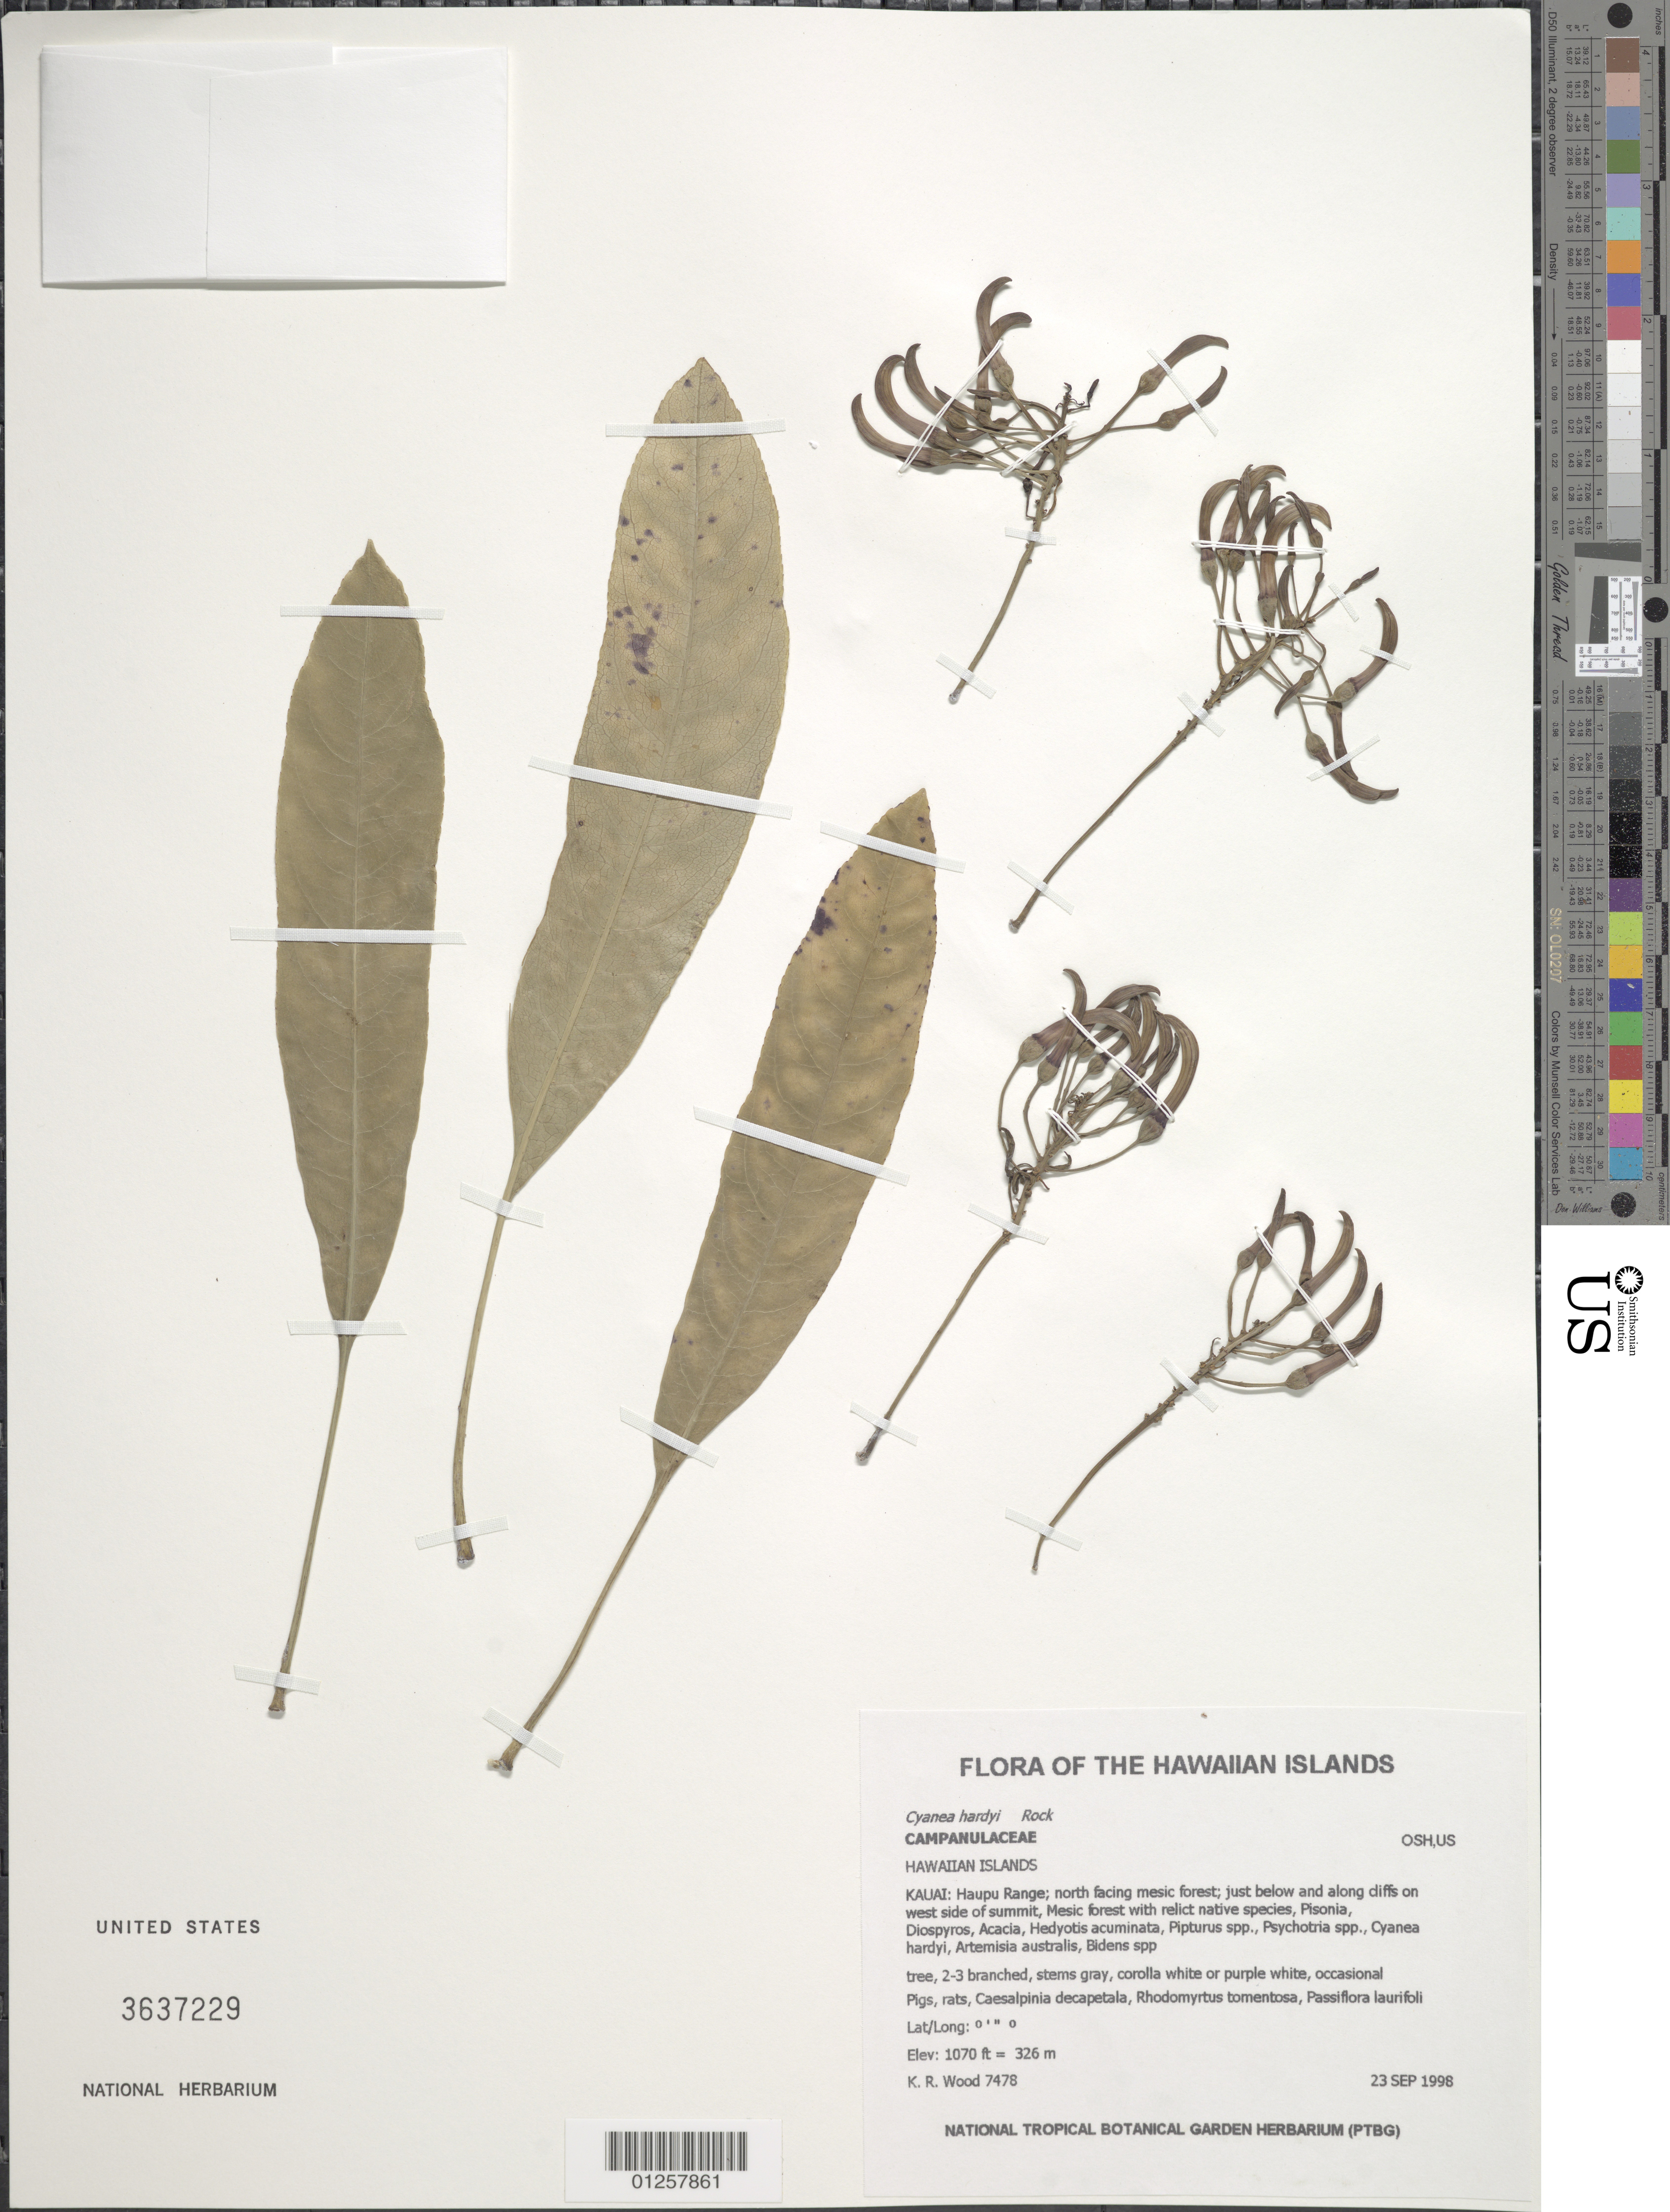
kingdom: Plantae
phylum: Tracheophyta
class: Magnoliopsida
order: Asterales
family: Campanulaceae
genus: Cyanea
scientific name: Cyanea hardyi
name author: Rock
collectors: K. R. Wood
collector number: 7478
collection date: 1998-09-23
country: United States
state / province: Hawaii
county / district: Kauai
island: Kaua'i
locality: Haupu Range,north facing mesic forest; just below and along cliffs on west side of summit.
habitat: Mesic forest.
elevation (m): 326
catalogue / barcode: US 3637229